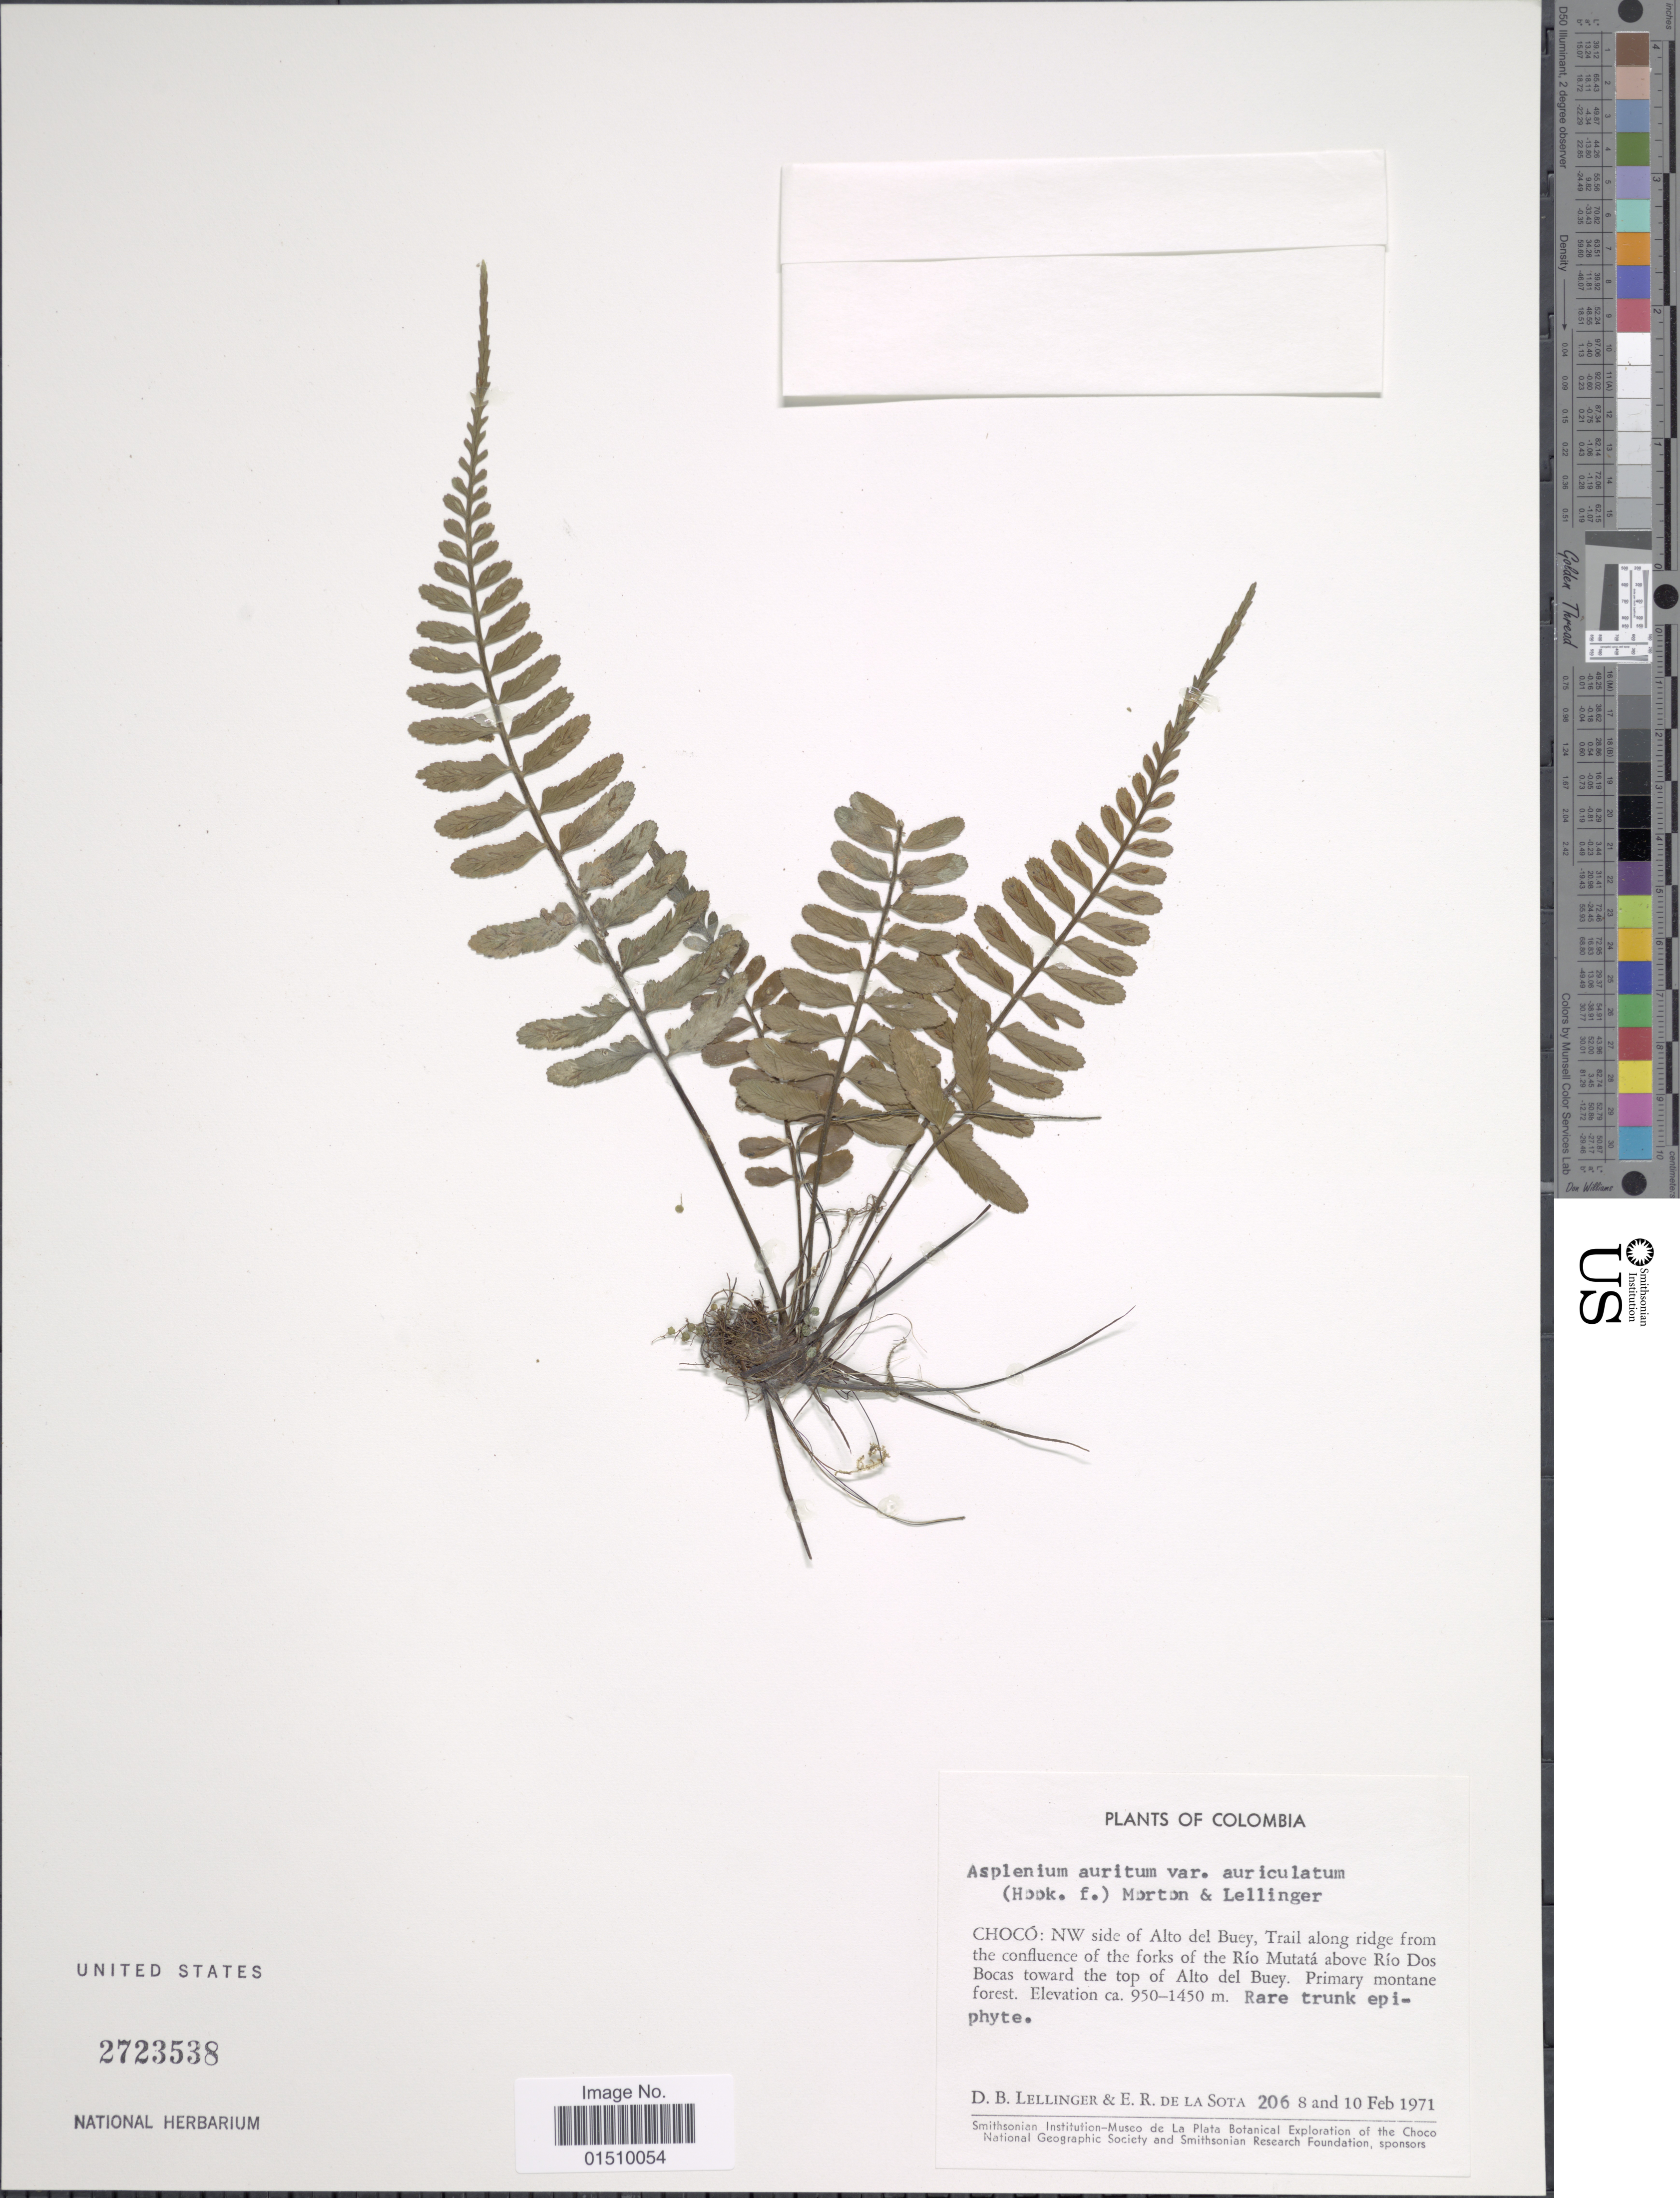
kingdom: Plantae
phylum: Tracheophyta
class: Polypodiopsida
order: Polypodiales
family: Aspleniaceae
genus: Asplenium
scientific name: Asplenium auritum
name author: Sw.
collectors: D. B. Lellinger & E. R. de la Sota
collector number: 206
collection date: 1971-02-08/1971-02-10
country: Colombia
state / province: Chocó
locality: Colombia, NW side of Alto del Buey, trail along ridge from the confluence of the forks of the Rio Mutata above Rio Dos Bocas toward the top Alto del Buey.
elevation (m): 950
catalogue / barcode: US 2723538